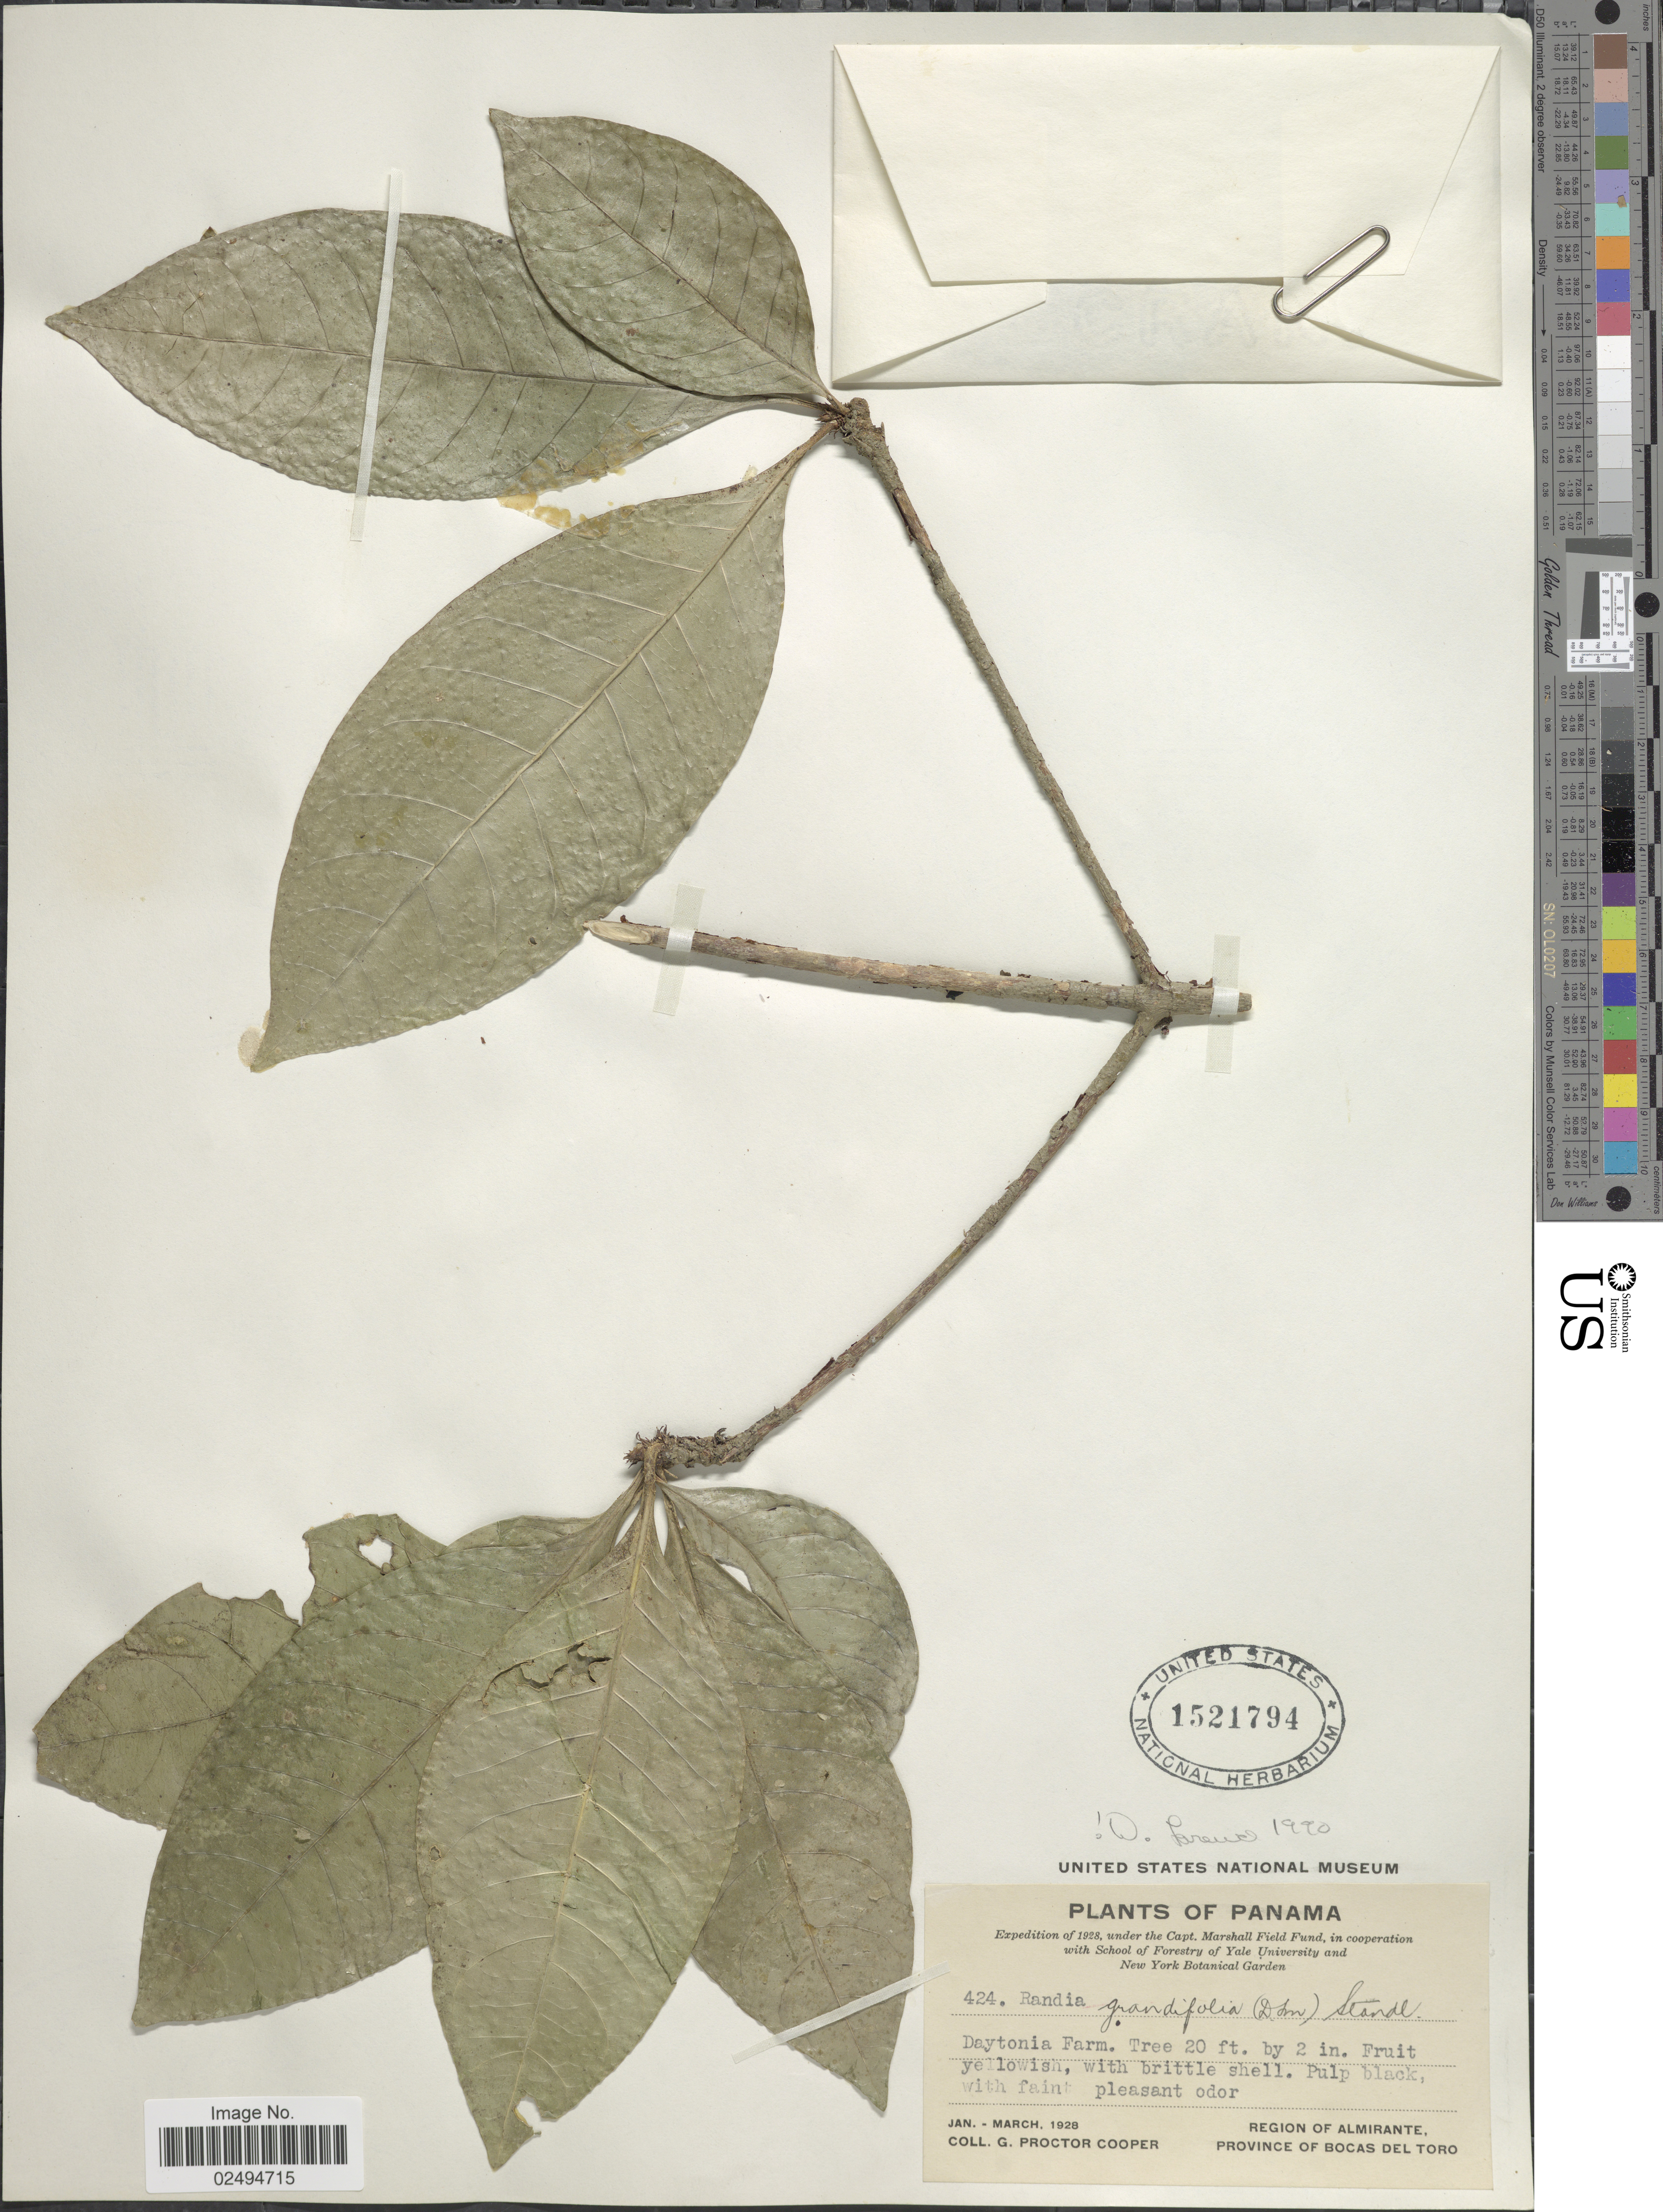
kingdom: Plantae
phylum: Tracheophyta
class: Magnoliopsida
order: Gentianales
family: Rubiaceae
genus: Randia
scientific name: Randia grandifolia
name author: (Donn. Sm.) Standl.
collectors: G. Cooper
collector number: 424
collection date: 1928-01/1928-03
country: Panama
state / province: Bocas del Toro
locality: Region of Almirante, Province of Bocas del Toro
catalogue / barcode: US 1521794